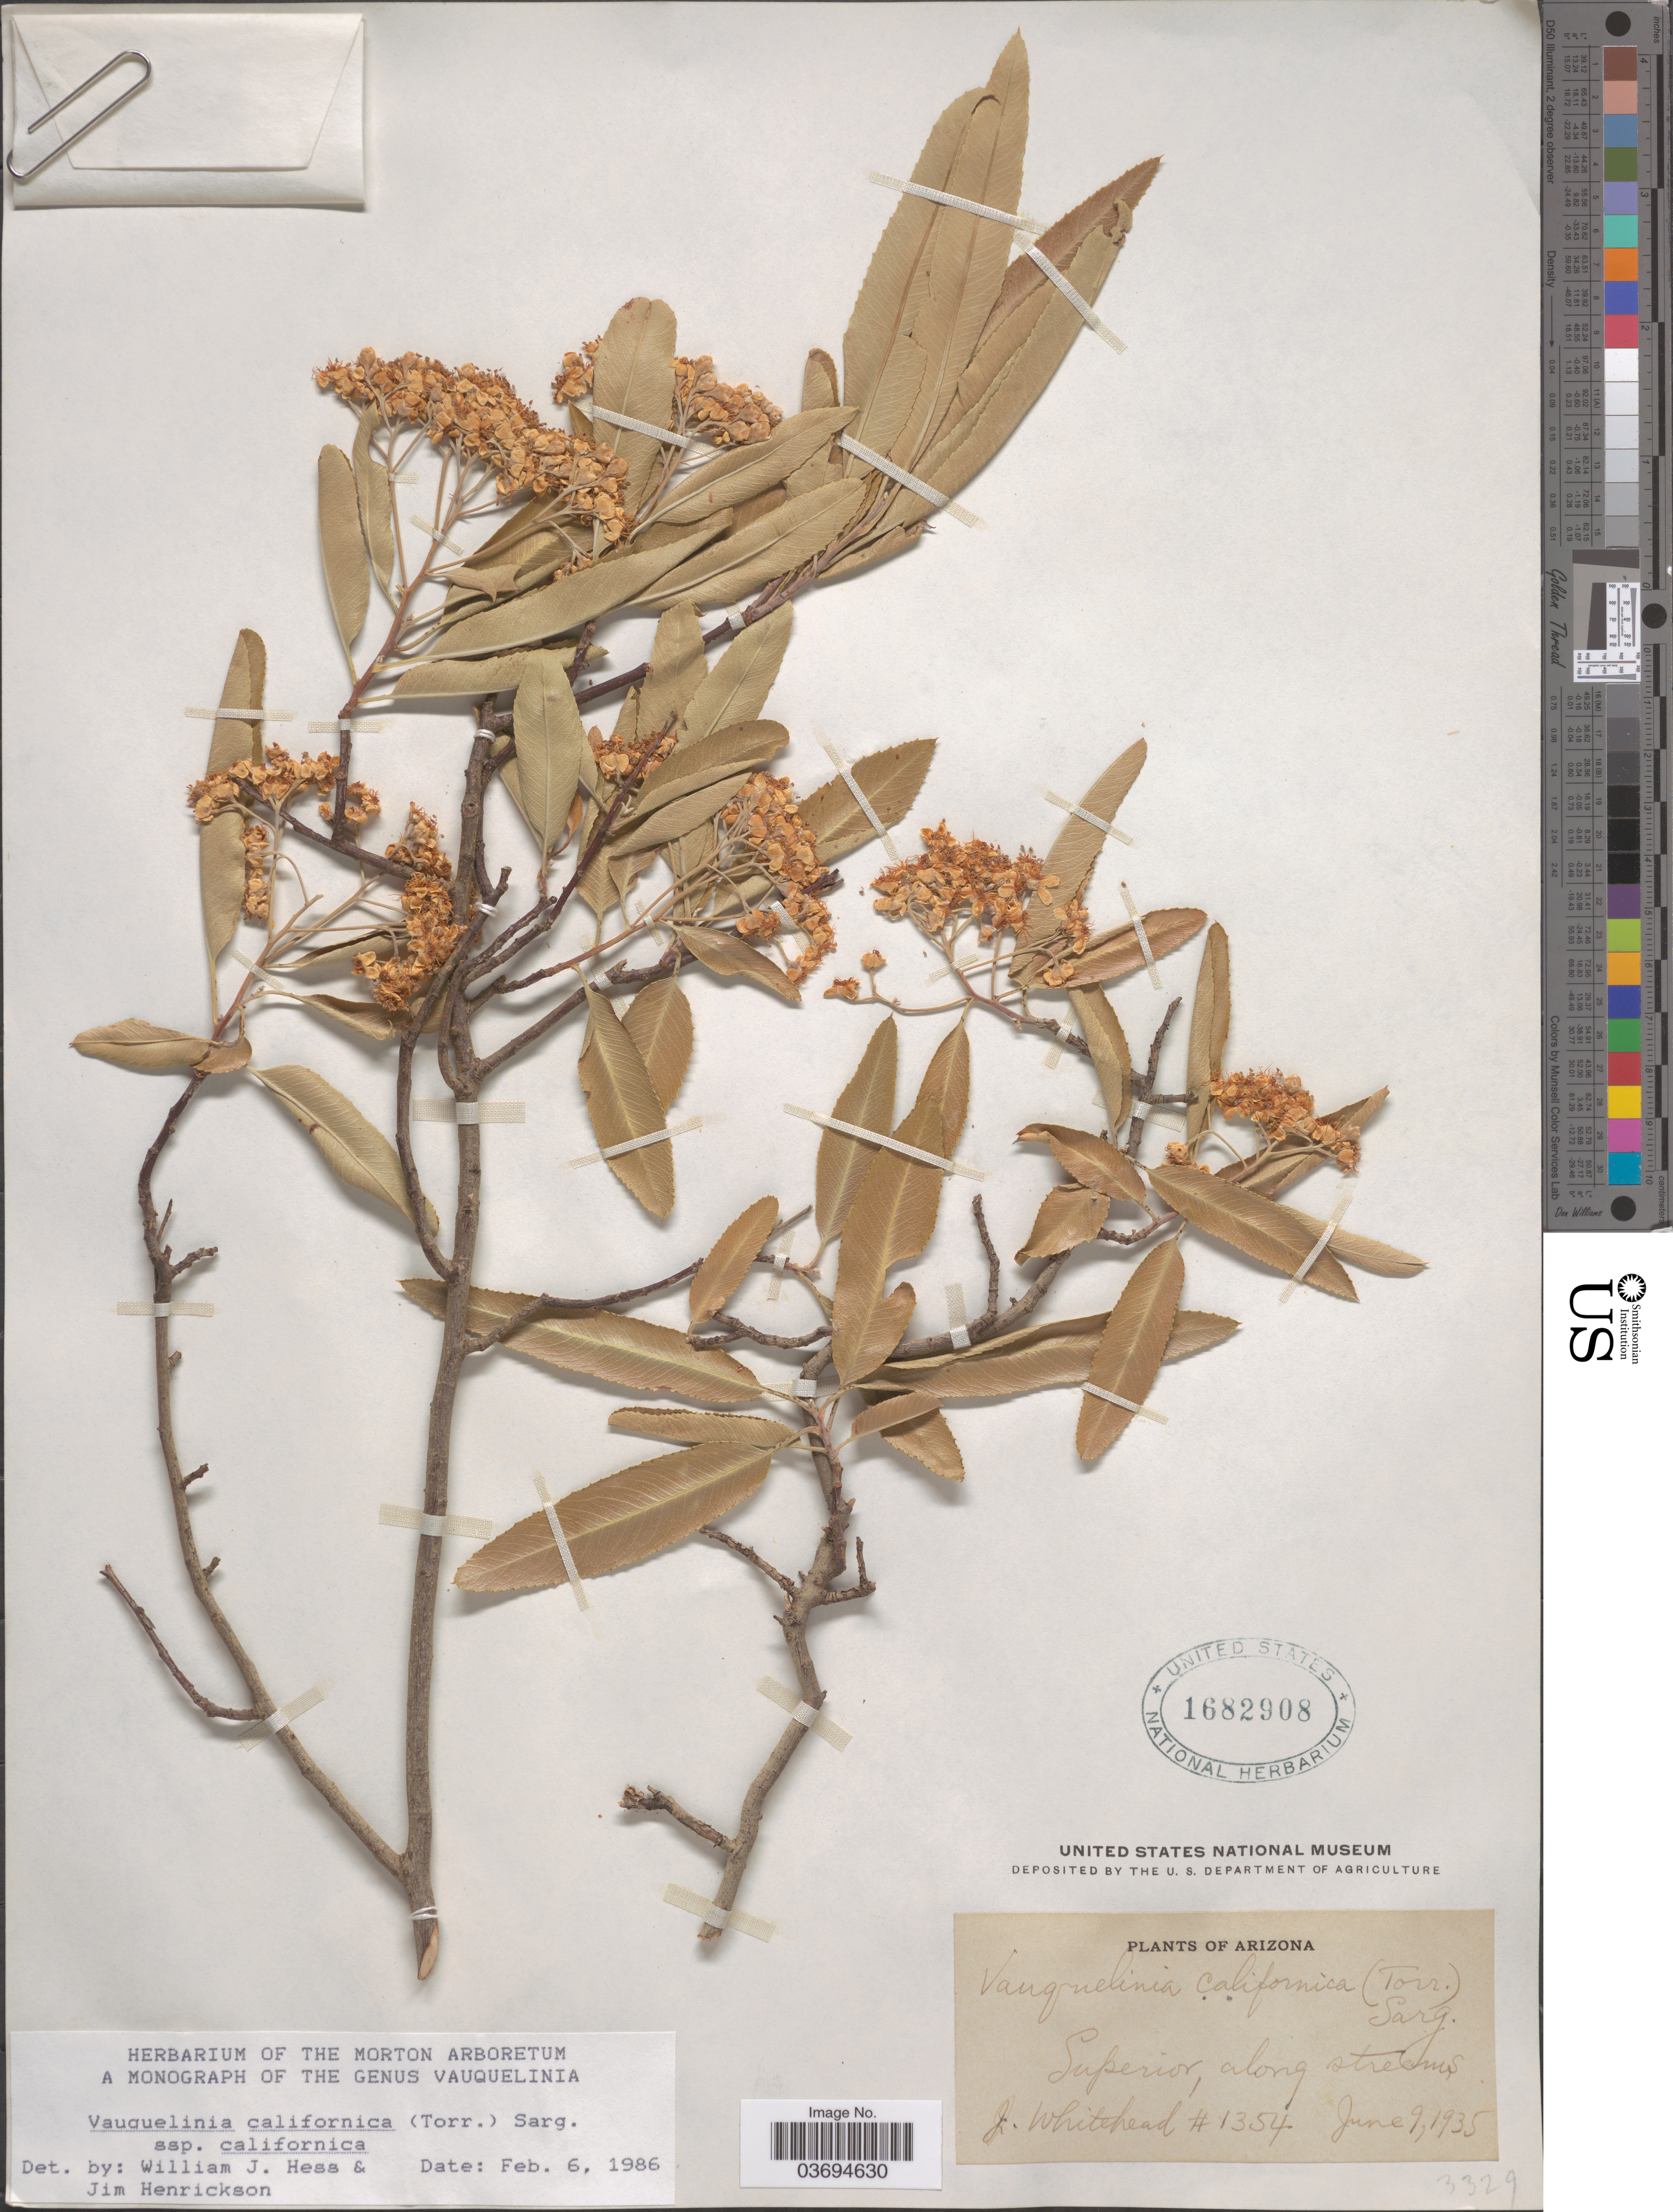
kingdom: Plantae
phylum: Tracheophyta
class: Magnoliopsida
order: Rosales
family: Rosaceae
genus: Vauquelinia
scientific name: Vauquelinia californica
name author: (Torr.) Sarg.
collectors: J. Whitehead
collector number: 1354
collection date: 1935-06-09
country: United States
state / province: Arizona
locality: Superior, along streams.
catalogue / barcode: US 1682908